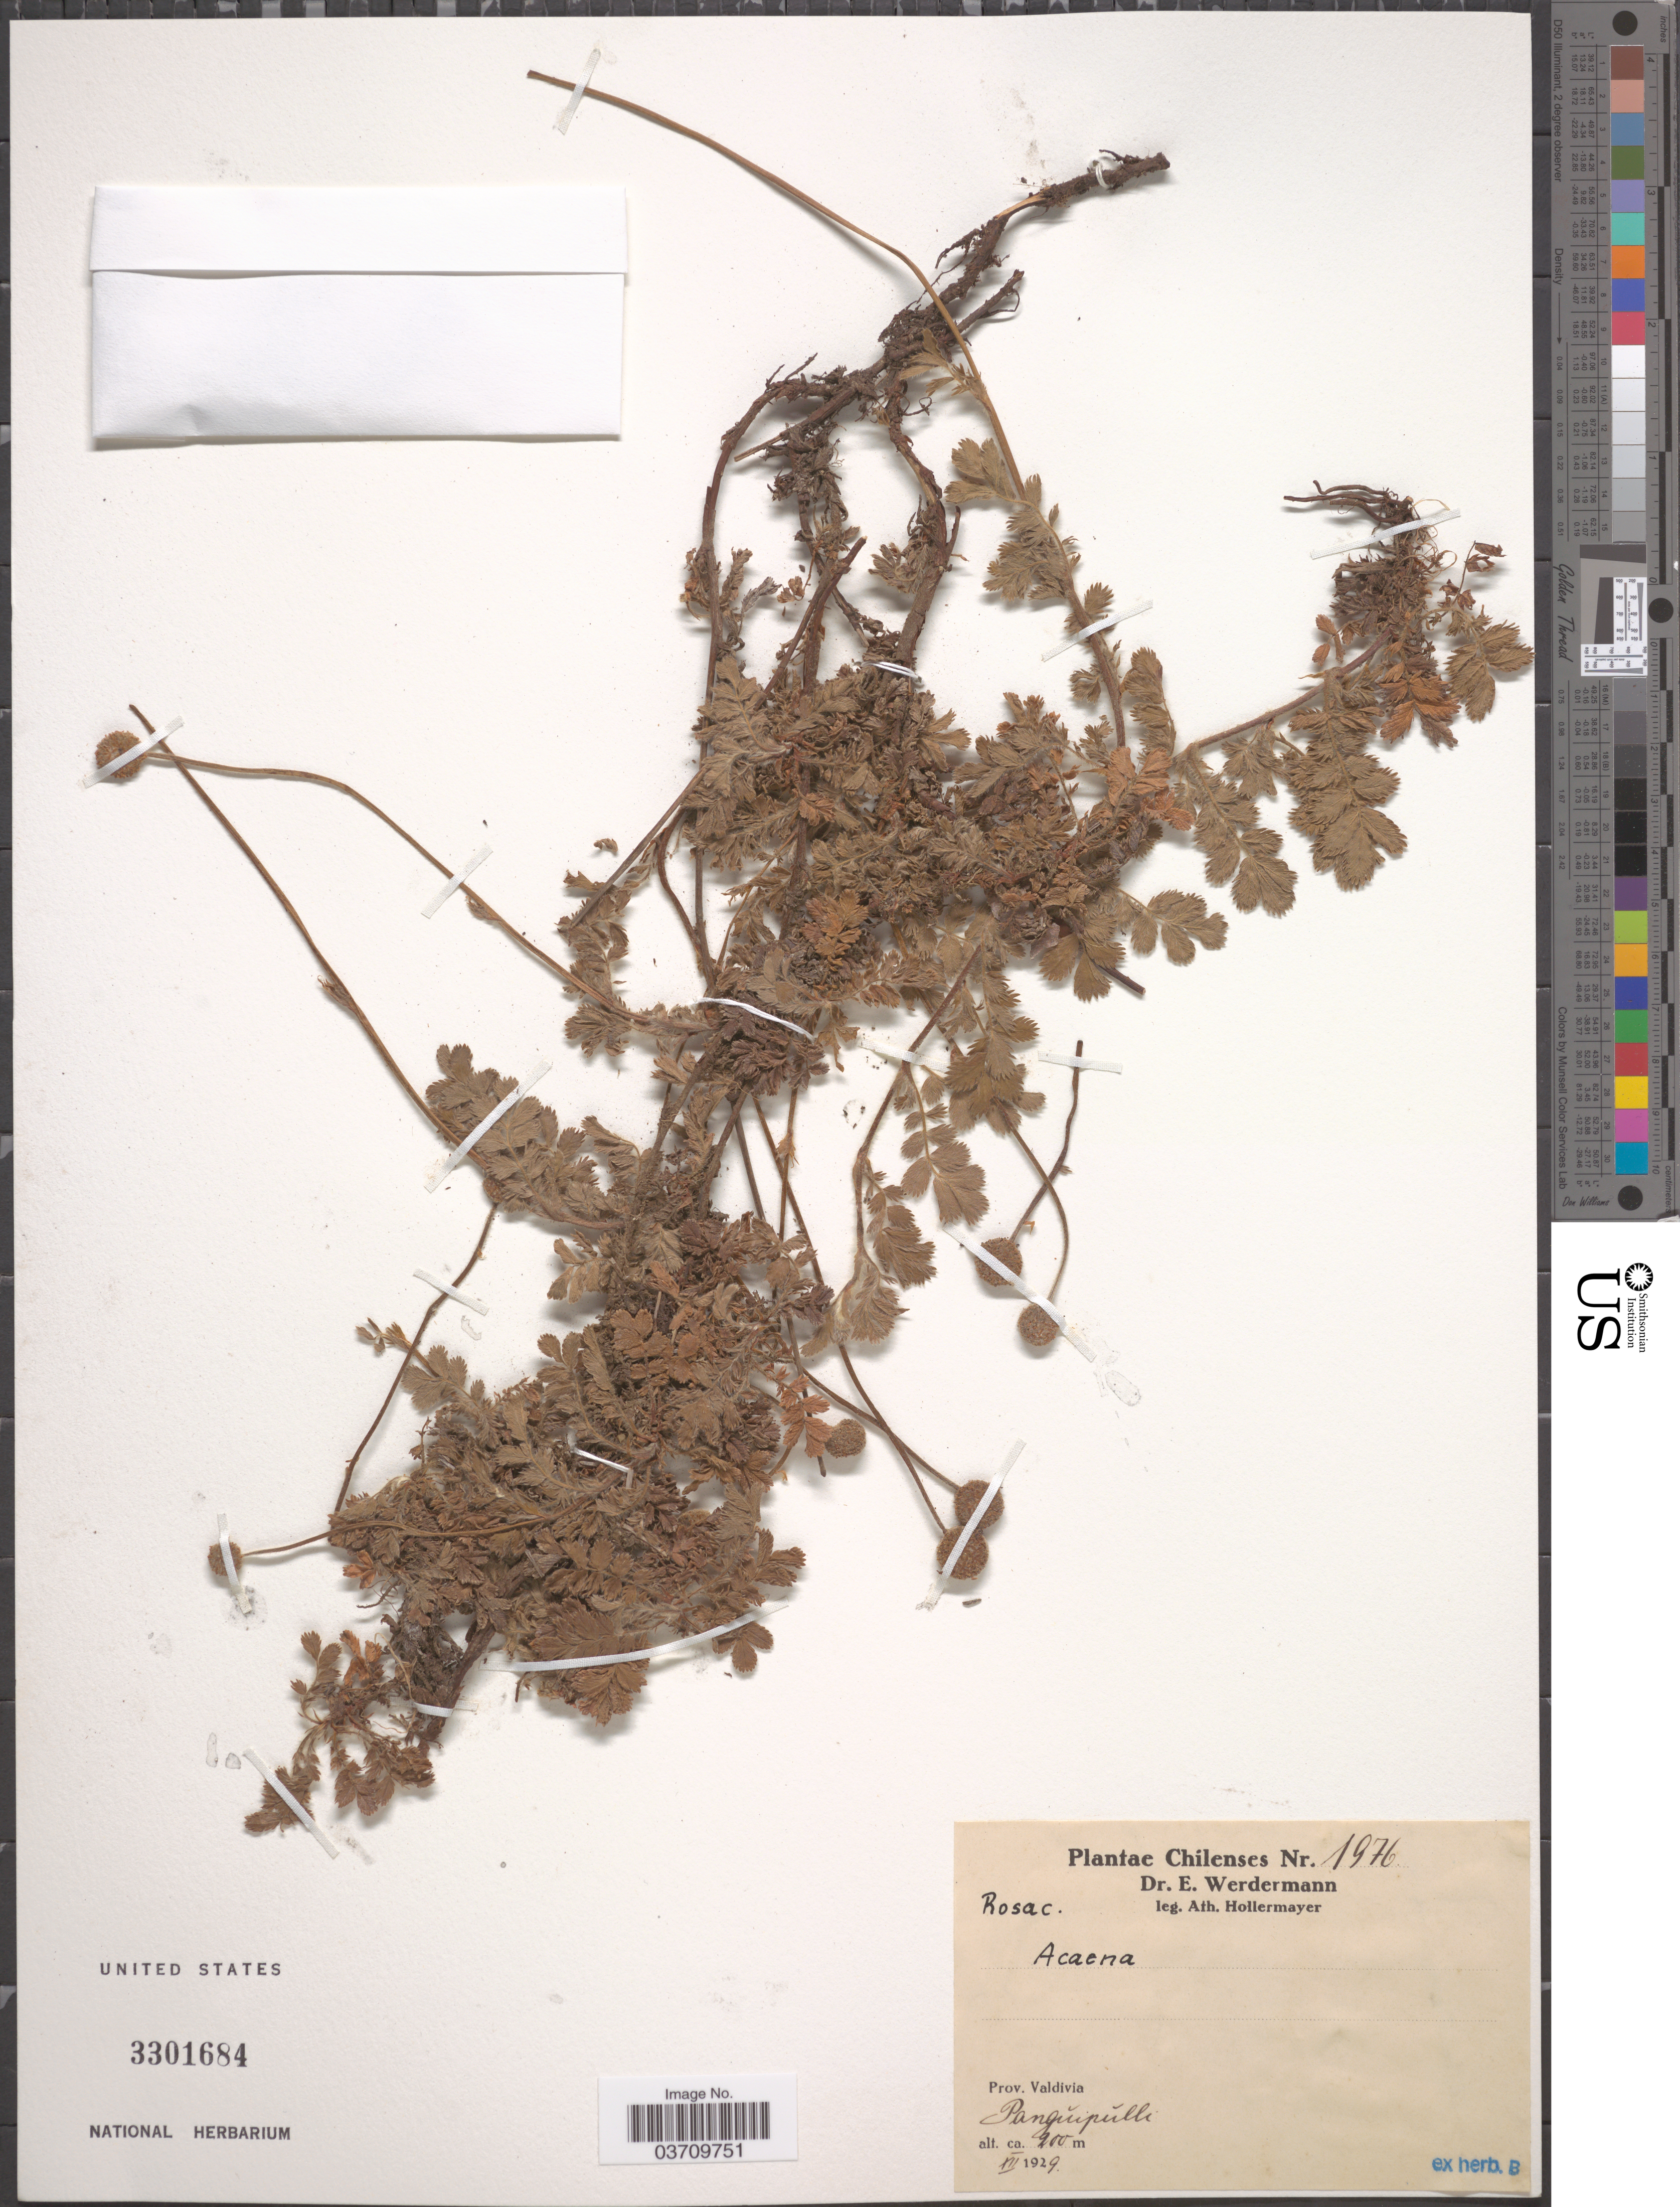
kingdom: Plantae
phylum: Tracheophyta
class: Magnoliopsida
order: Rosales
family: Rosaceae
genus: Acaena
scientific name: Acaena sp.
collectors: E. Werdermann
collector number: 1976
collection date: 1929-12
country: Chile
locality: Prov. Valdivia. Pangŭipŭlli.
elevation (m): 200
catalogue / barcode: US 3301684